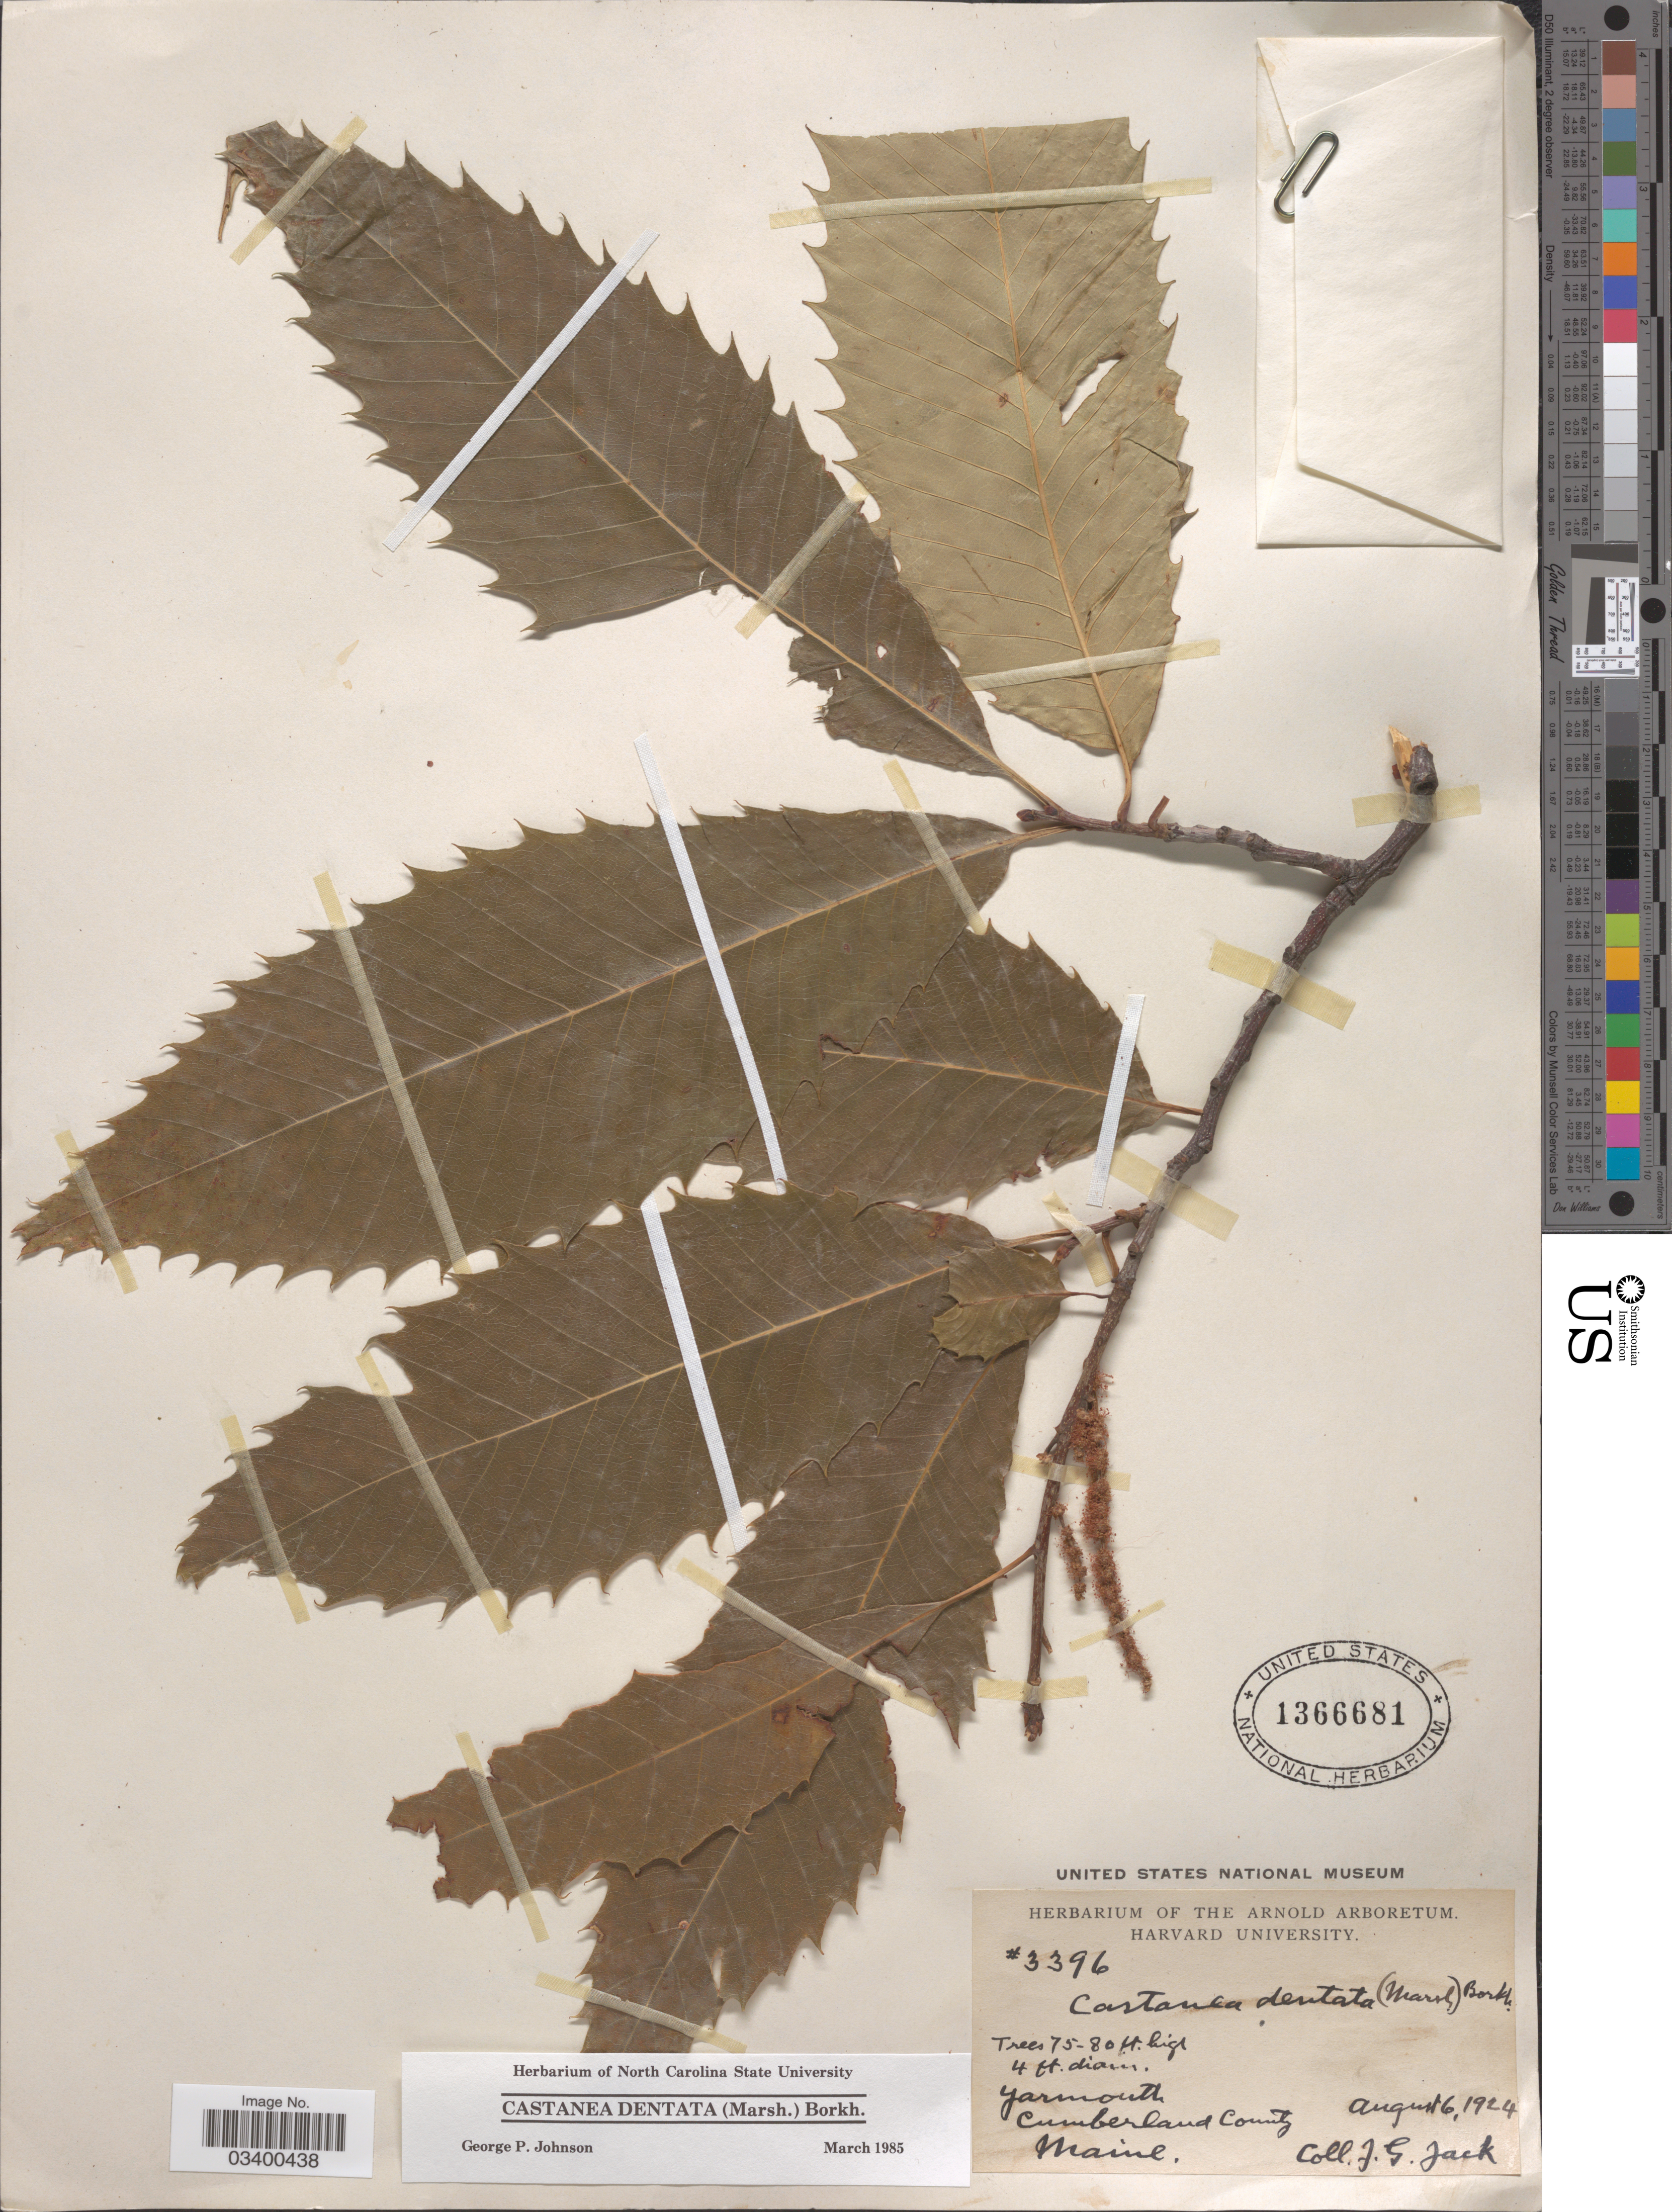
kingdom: Plantae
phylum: Tracheophyta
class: Magnoliopsida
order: Fagales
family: Fagaceae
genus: Castanea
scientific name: Castanea dentata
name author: (Marshall) Borkh.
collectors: J. G. Jack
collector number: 3396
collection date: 1924-08-06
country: United States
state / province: Maine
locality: Yarmouth. Cumberland County.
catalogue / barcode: US 1366681